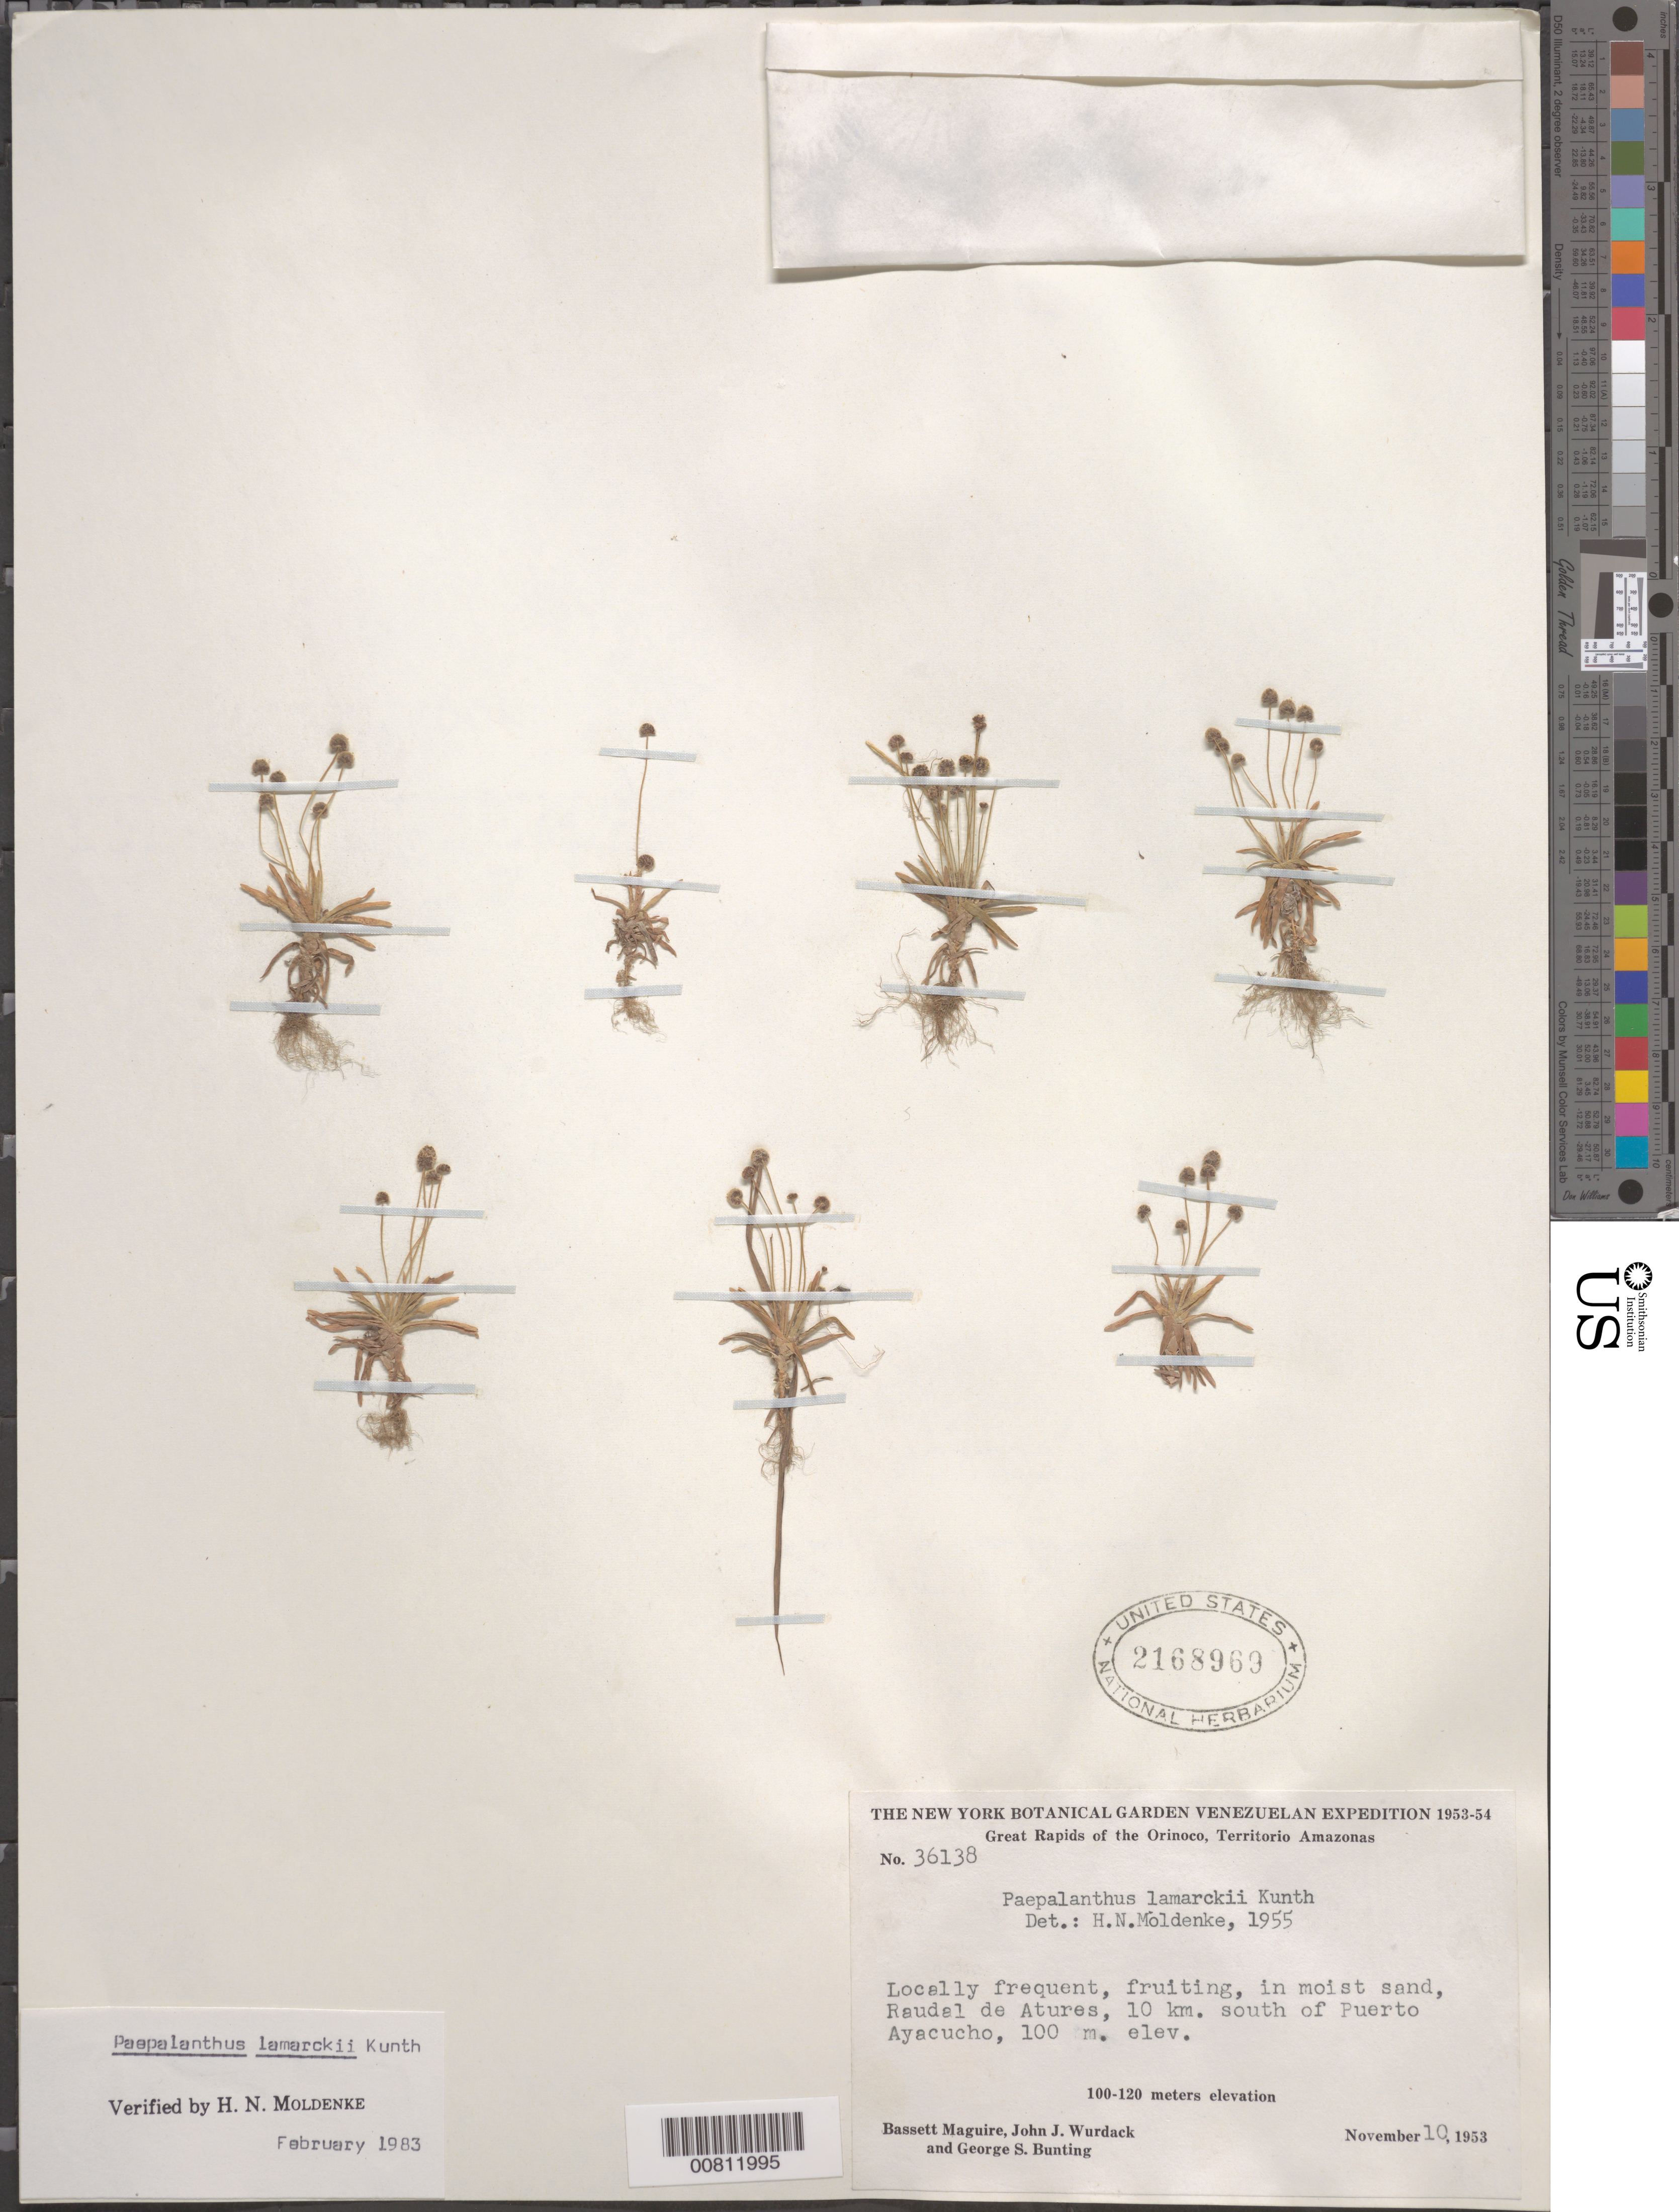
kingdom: Plantae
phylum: Tracheophyta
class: Liliopsida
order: Poales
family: Eriocaulaceae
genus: Paepalanthus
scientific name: Paepalanthus lamarckii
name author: Kunth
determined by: Moldenke, H. N.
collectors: B. Maguire, J. J. Wurdack & G. S. Bunting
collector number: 36138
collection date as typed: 10-Nov-53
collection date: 1953-11-10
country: Venezuela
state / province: Amazonas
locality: Raudal de Atures, 10 km S of Puerto Ayacucho, Orinoco River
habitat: Moist sand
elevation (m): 100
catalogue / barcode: US 2168969